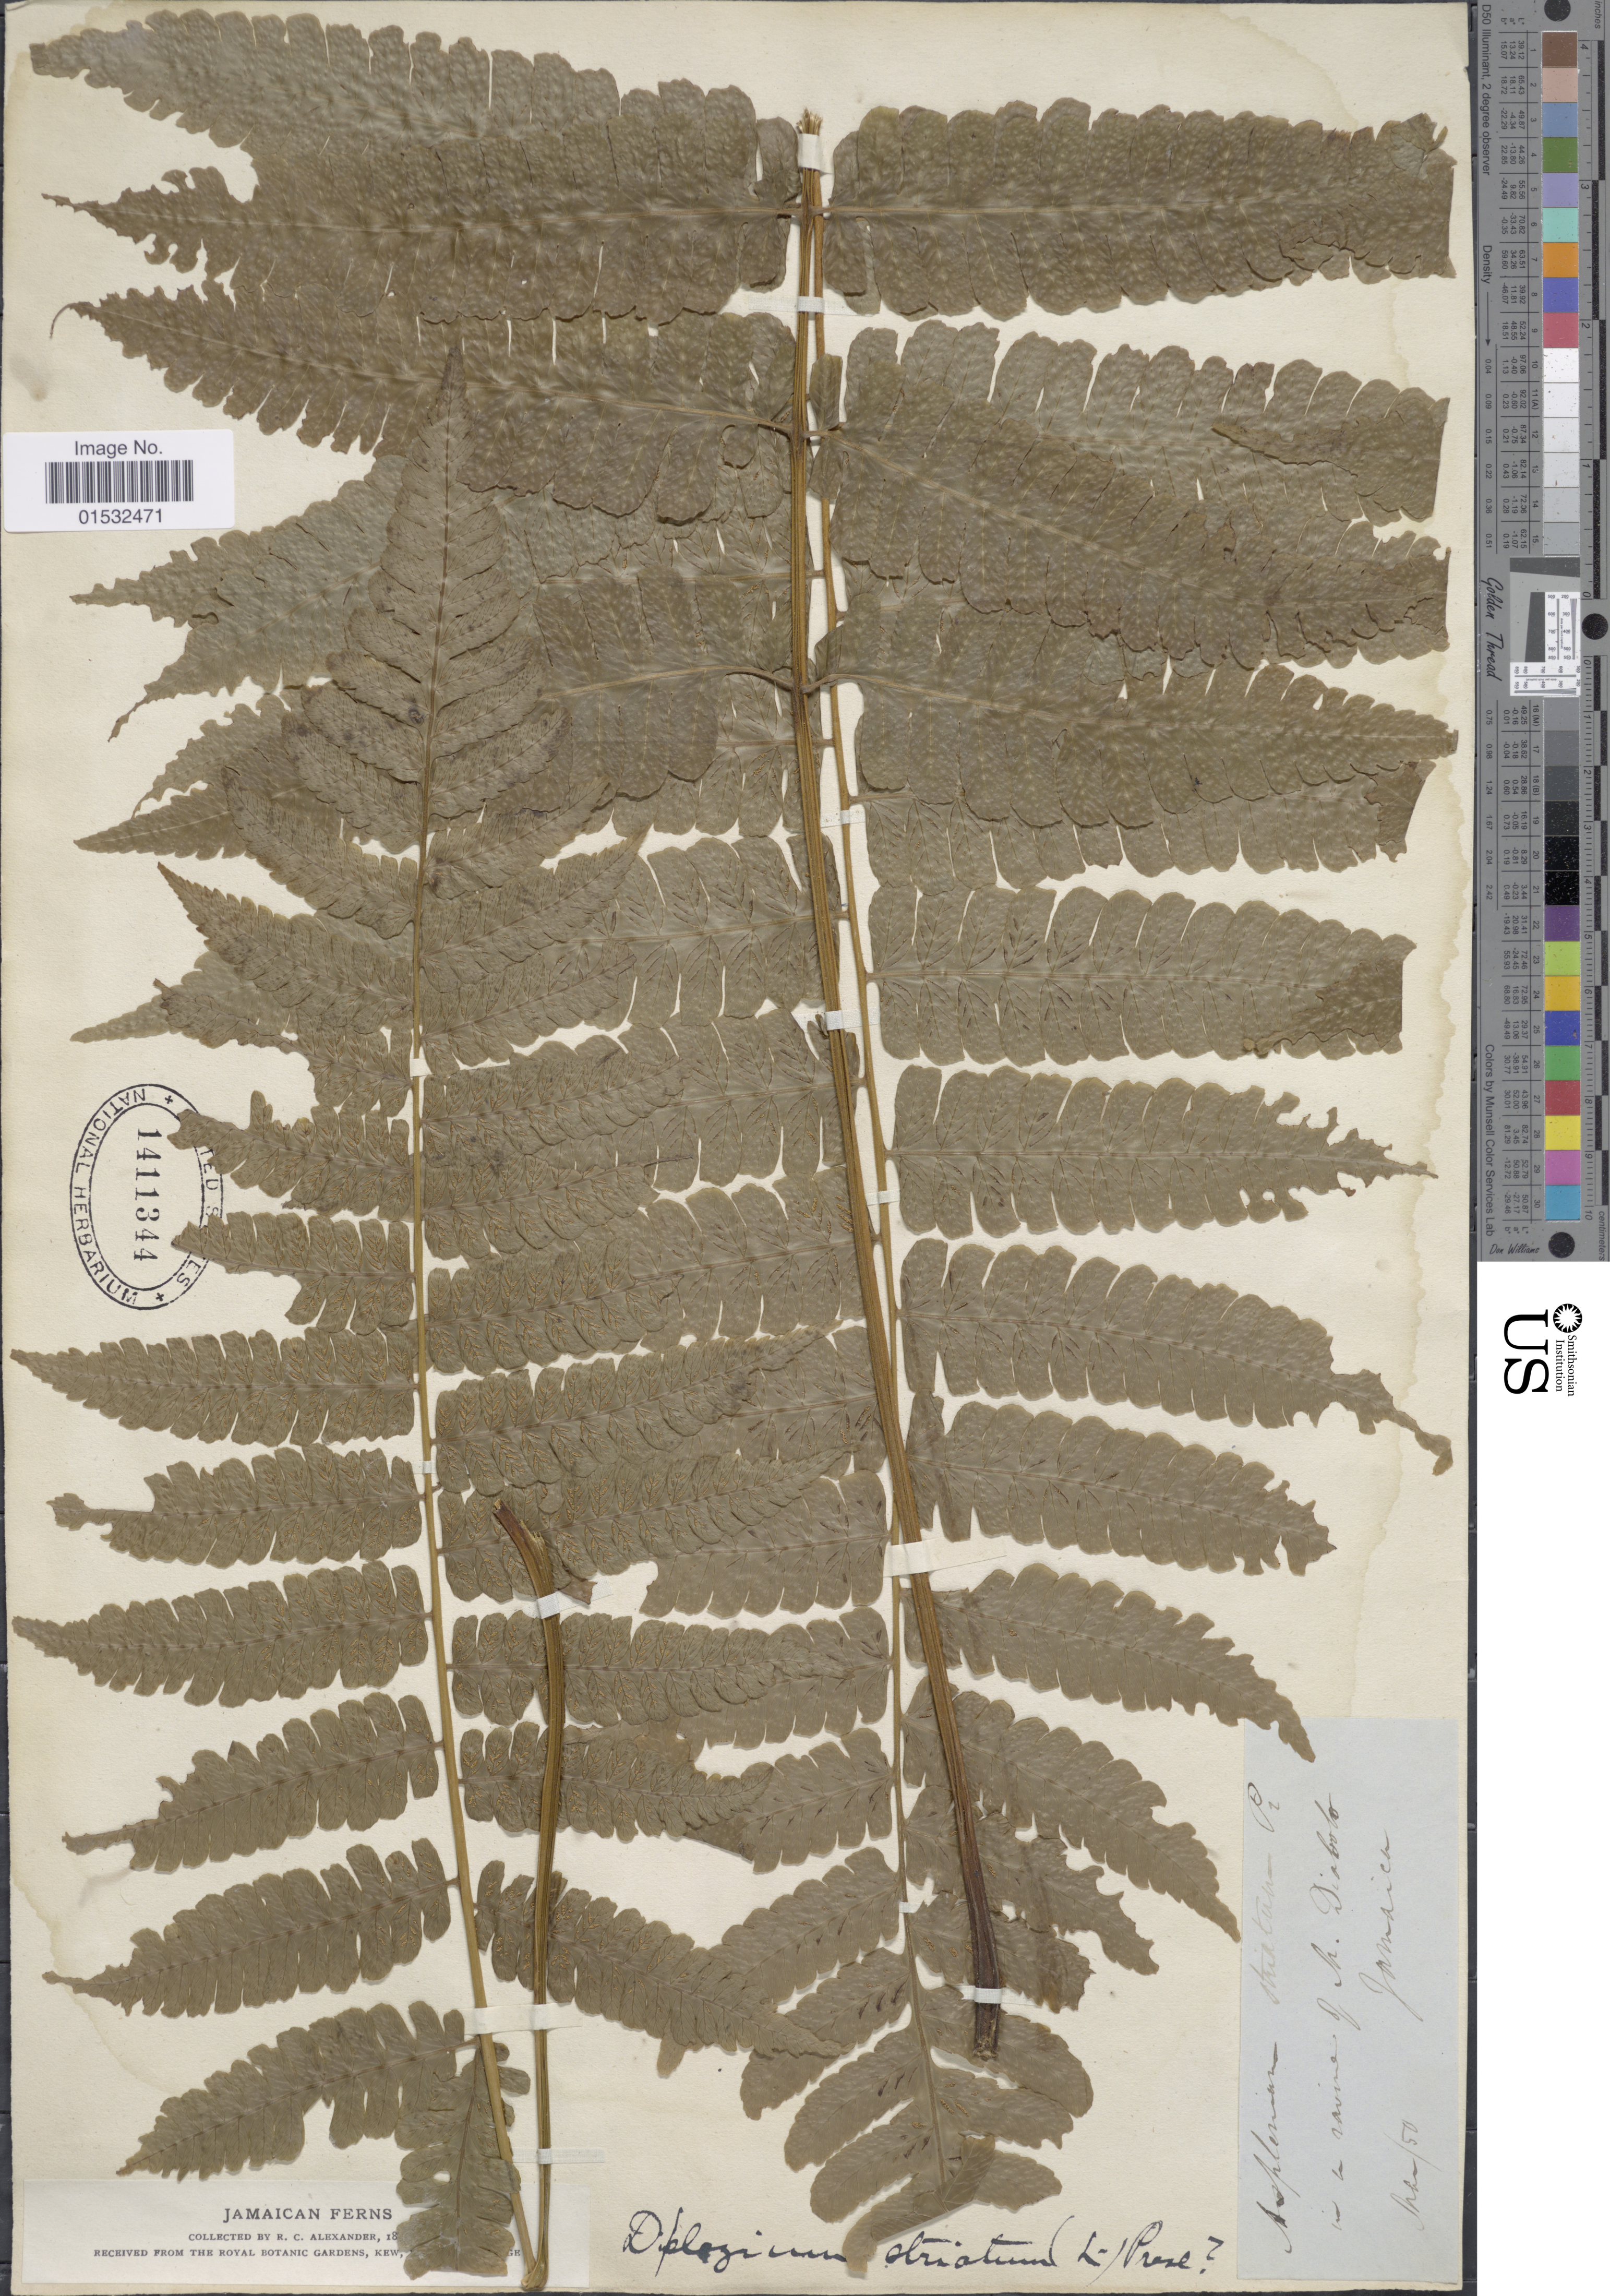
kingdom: Plantae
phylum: Tracheophyta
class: Polypodiopsida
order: Polypodiales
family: Athyriaceae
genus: Diplazium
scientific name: Diplazium striatum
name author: (L.) C. Presl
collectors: R. C. Alexander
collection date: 1850-05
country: Jamaica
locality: In ravine of M. Diablo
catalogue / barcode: US 1411344